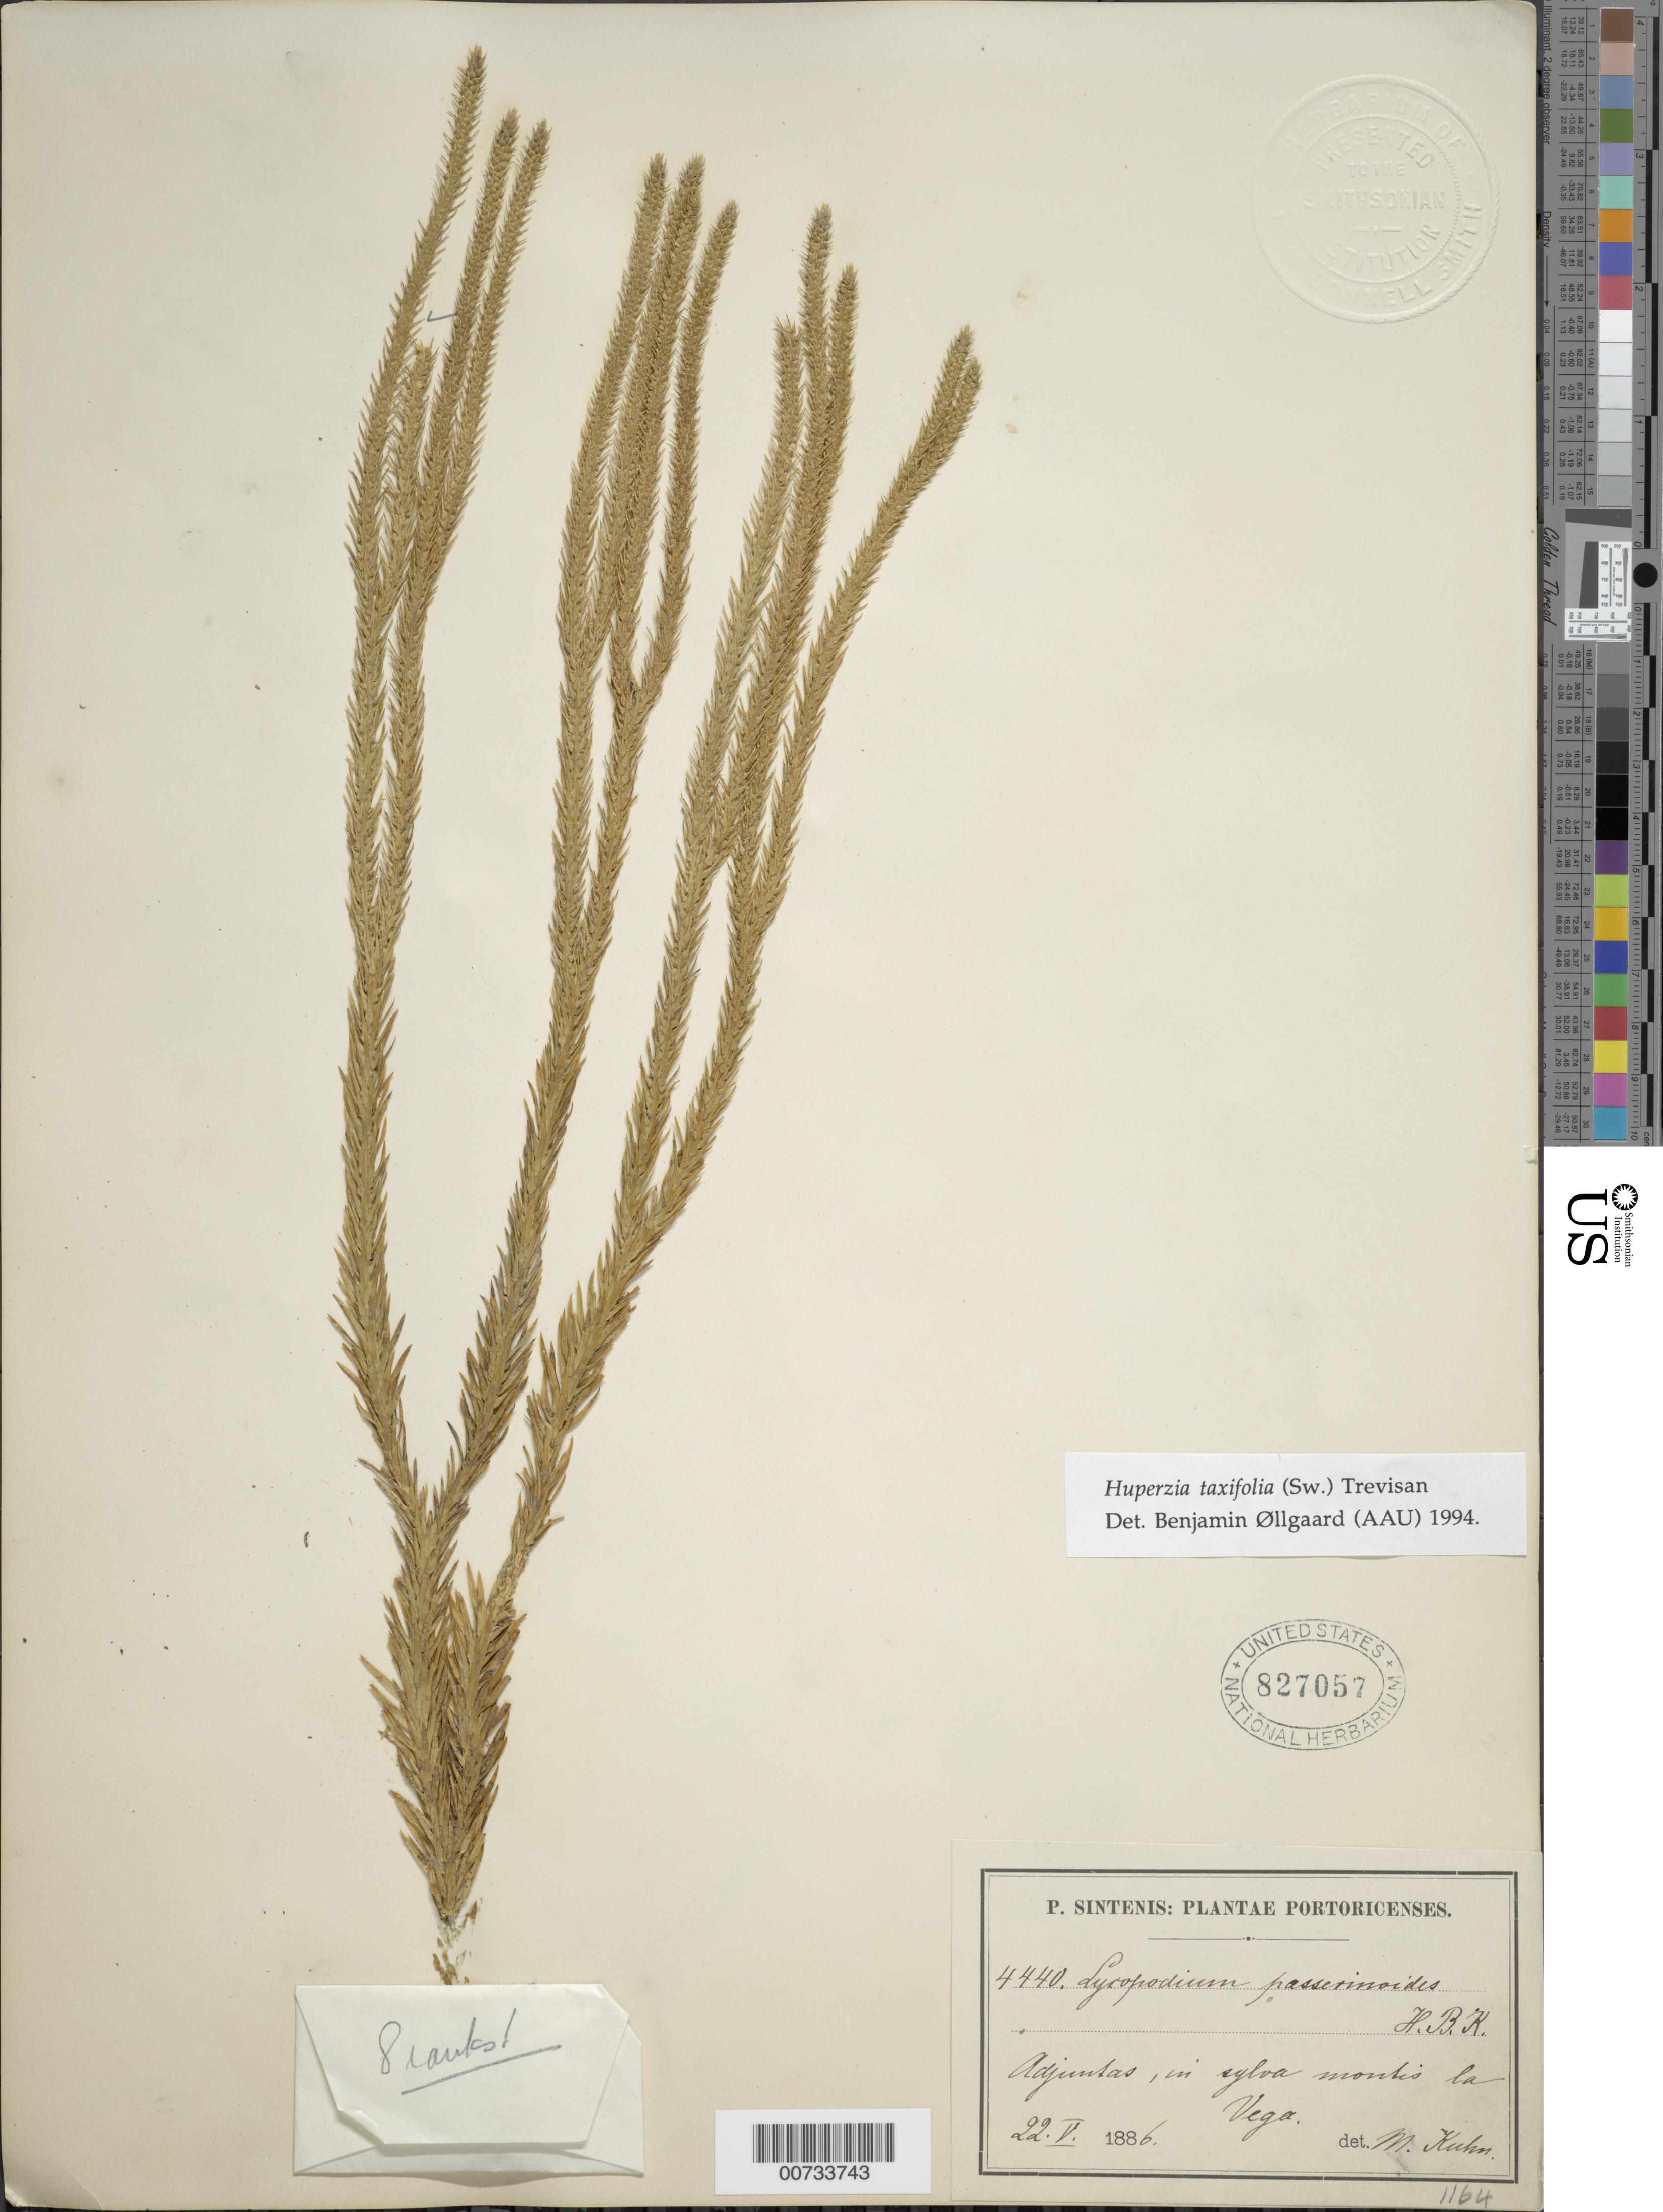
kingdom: Plantae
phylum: Tracheophyta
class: Lycopodiopsida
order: Lycopodiales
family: Lycopodiaceae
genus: Phlegmariurus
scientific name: Phlegmariurus taxifolius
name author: (Sw.) Á. Löve & D. Löve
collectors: P. Sintenis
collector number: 4440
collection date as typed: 22 May 1886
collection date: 1886-05-22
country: Puerto Rico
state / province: Adjuntas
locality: Adjuntas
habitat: In sylva montis la Vega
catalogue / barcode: US 827057